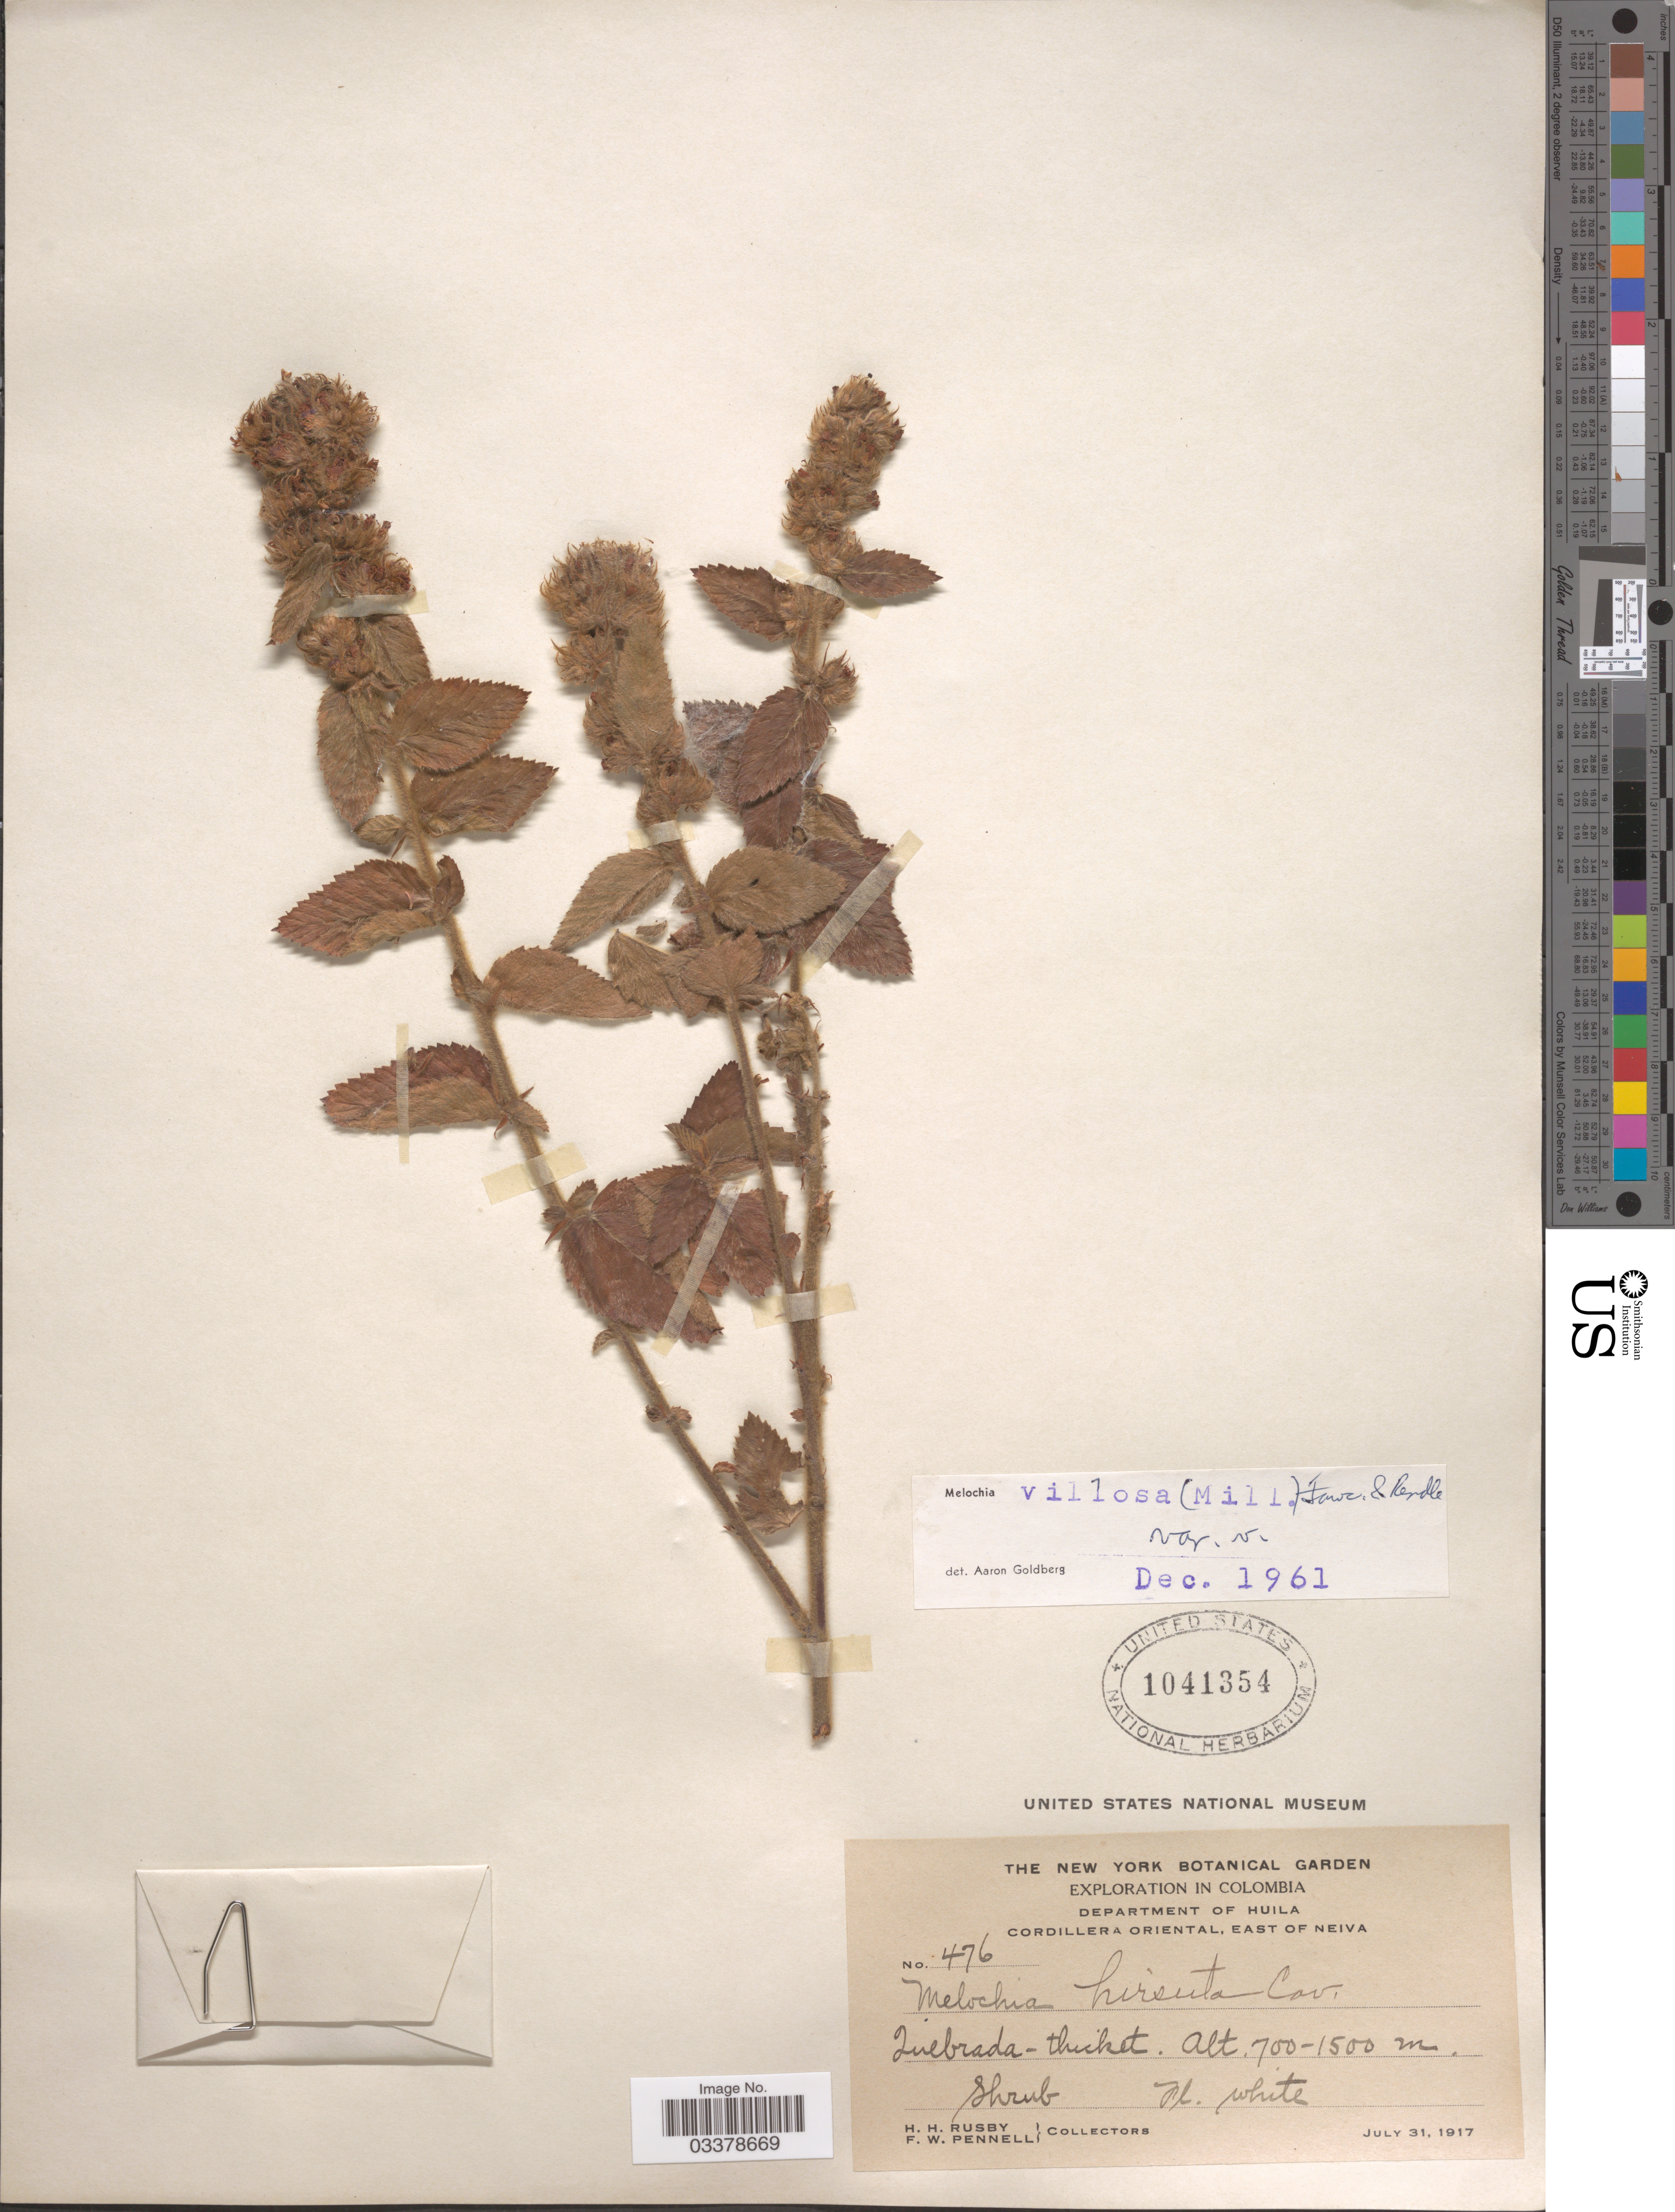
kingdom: Plantae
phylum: Tracheophyta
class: Magnoliopsida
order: Malvales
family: Malvaceae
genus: Melochia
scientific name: Melochia spicata var. spicata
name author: (L.) Fryxell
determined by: Dorr, L. J., (BOT), Smithsonian Institution - National Museum of Natural History (UNITED STATES)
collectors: H. H. Rusby & F. W. Pennell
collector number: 476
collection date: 1917-07-31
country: Colombia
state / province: Huila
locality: Department of Huila. Cordillera Oriental, east of Neiva.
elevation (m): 700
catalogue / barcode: US 1041354